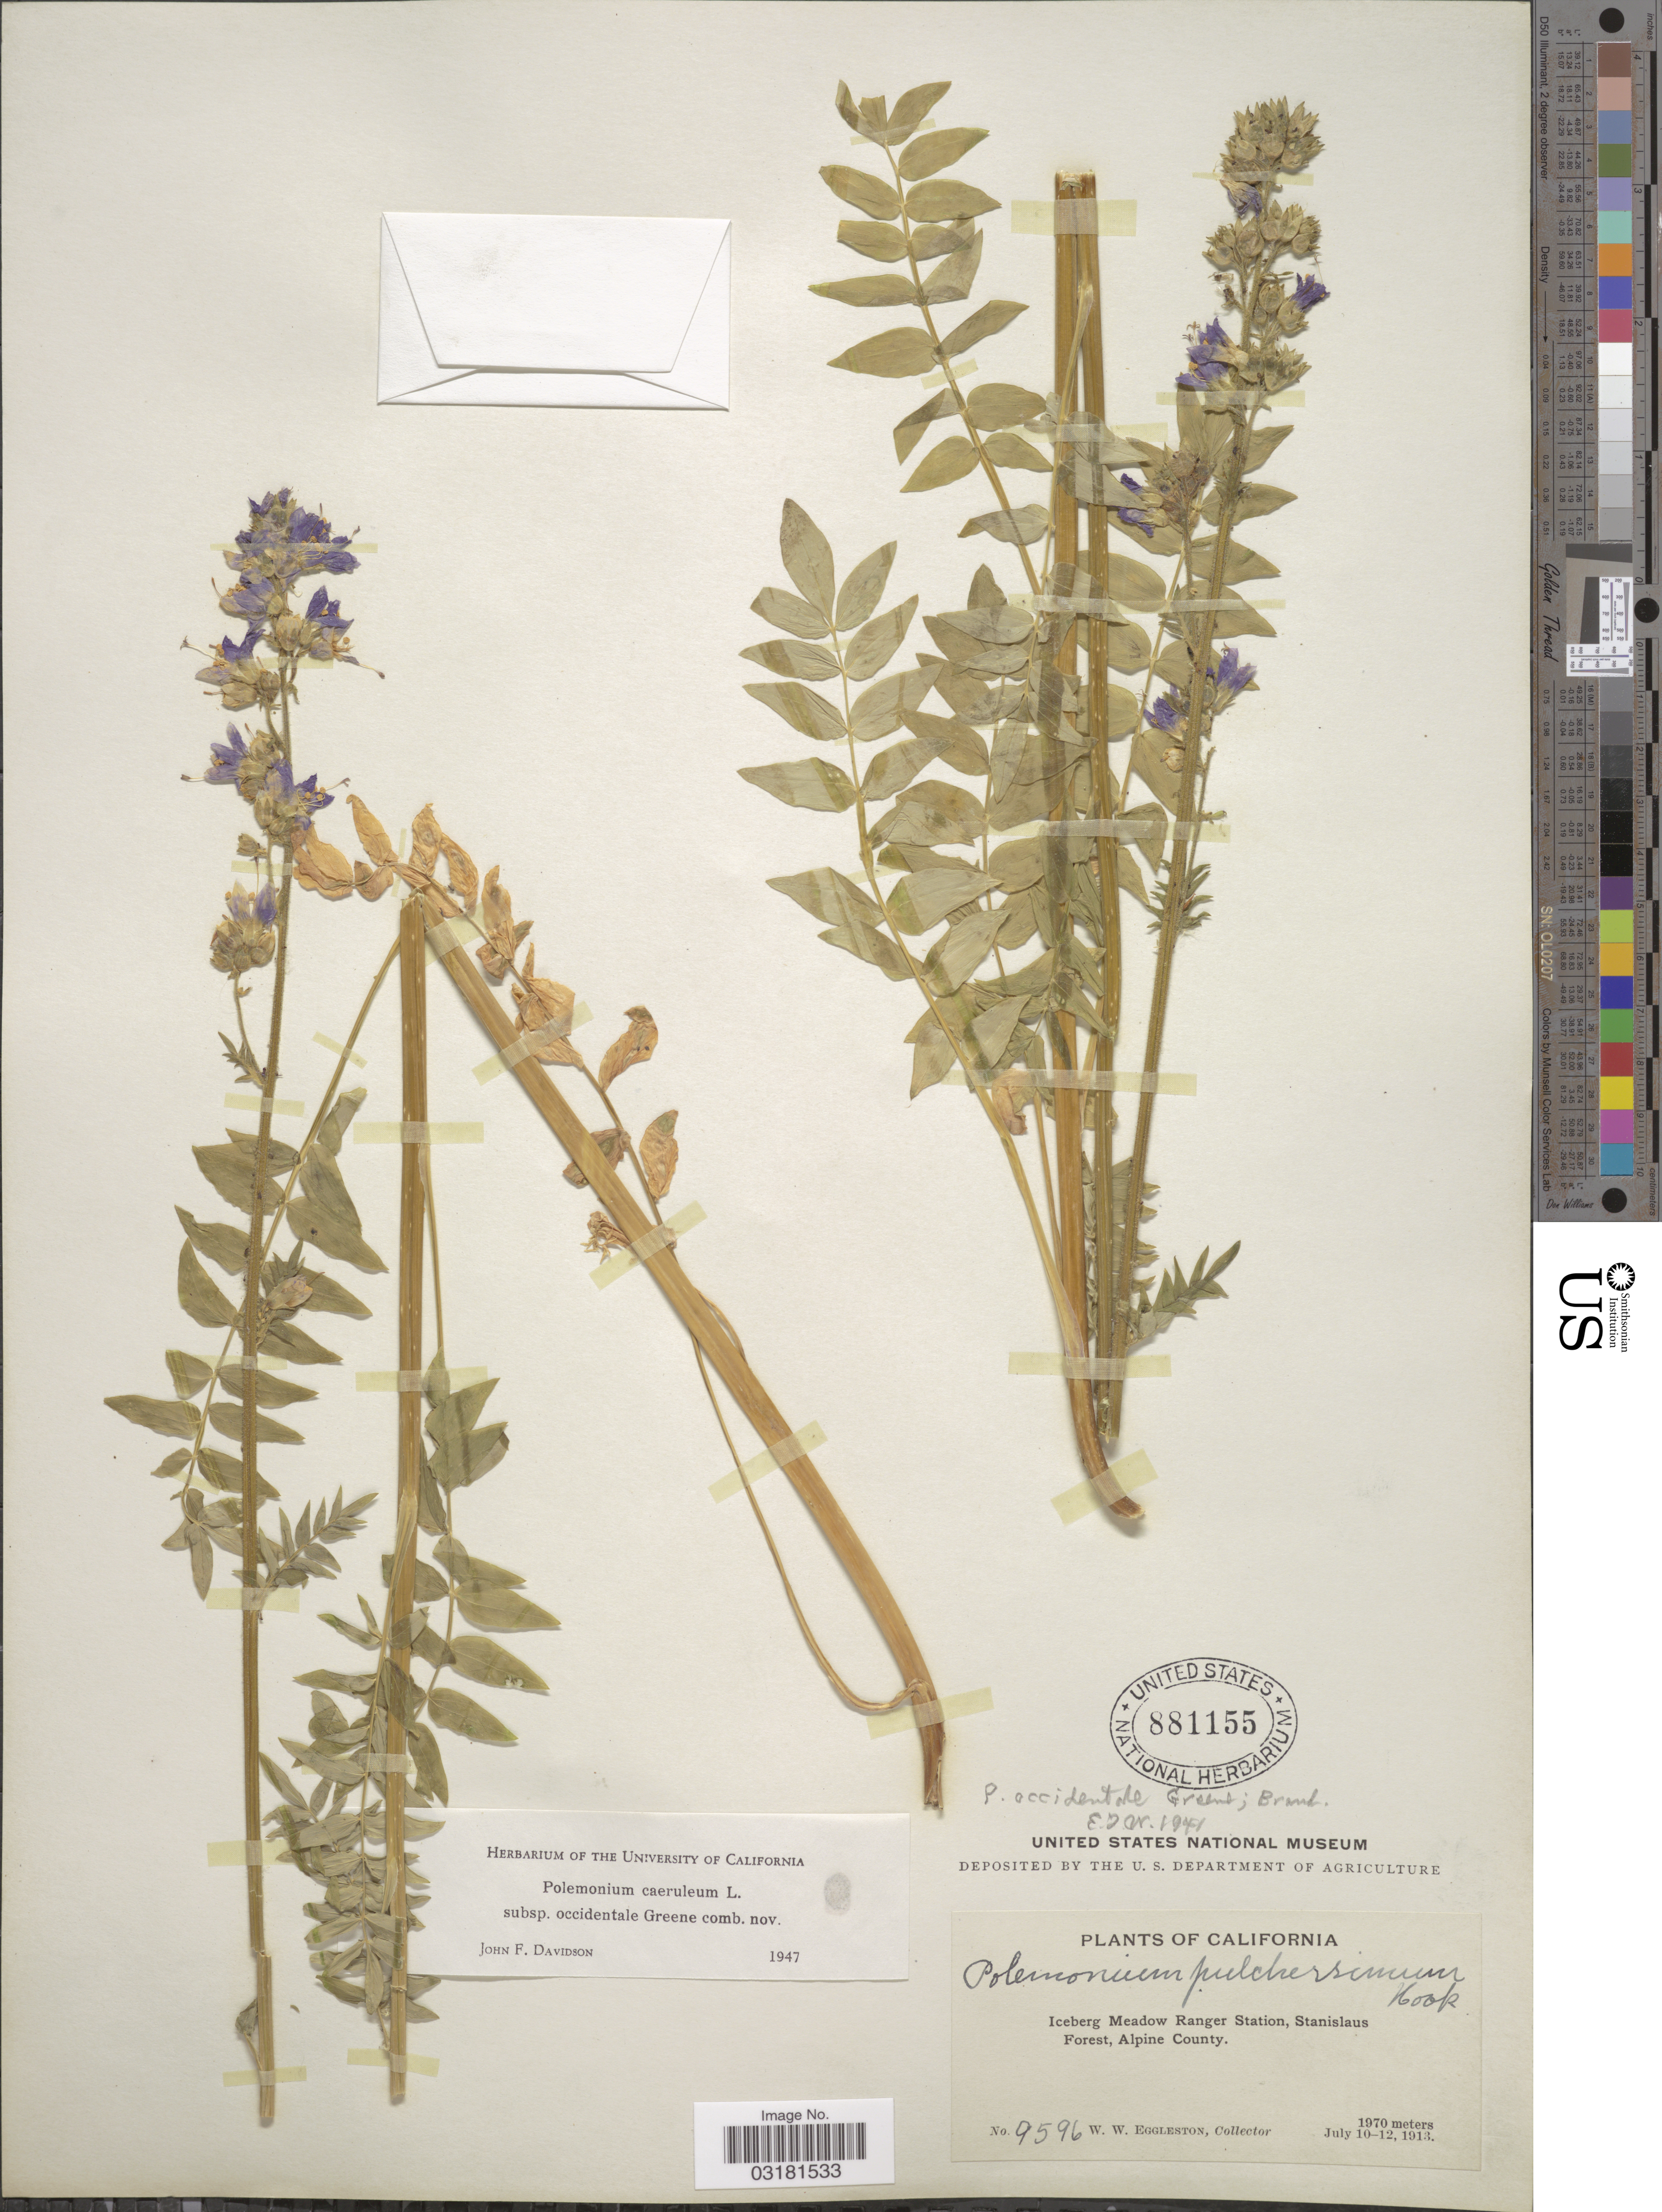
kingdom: Plantae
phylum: Tracheophyta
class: Magnoliopsida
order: Ericales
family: Polemoniaceae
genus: Polemonium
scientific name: Polemonium occidentale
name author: Greene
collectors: W. W. Eggleston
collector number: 9596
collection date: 1913-07-10/1913-07-12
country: United States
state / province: California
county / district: Alpine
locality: Iceberg Meadow Ranger Station, Stanislaus Forest, Alpine County.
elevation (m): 1970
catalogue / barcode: US 881155